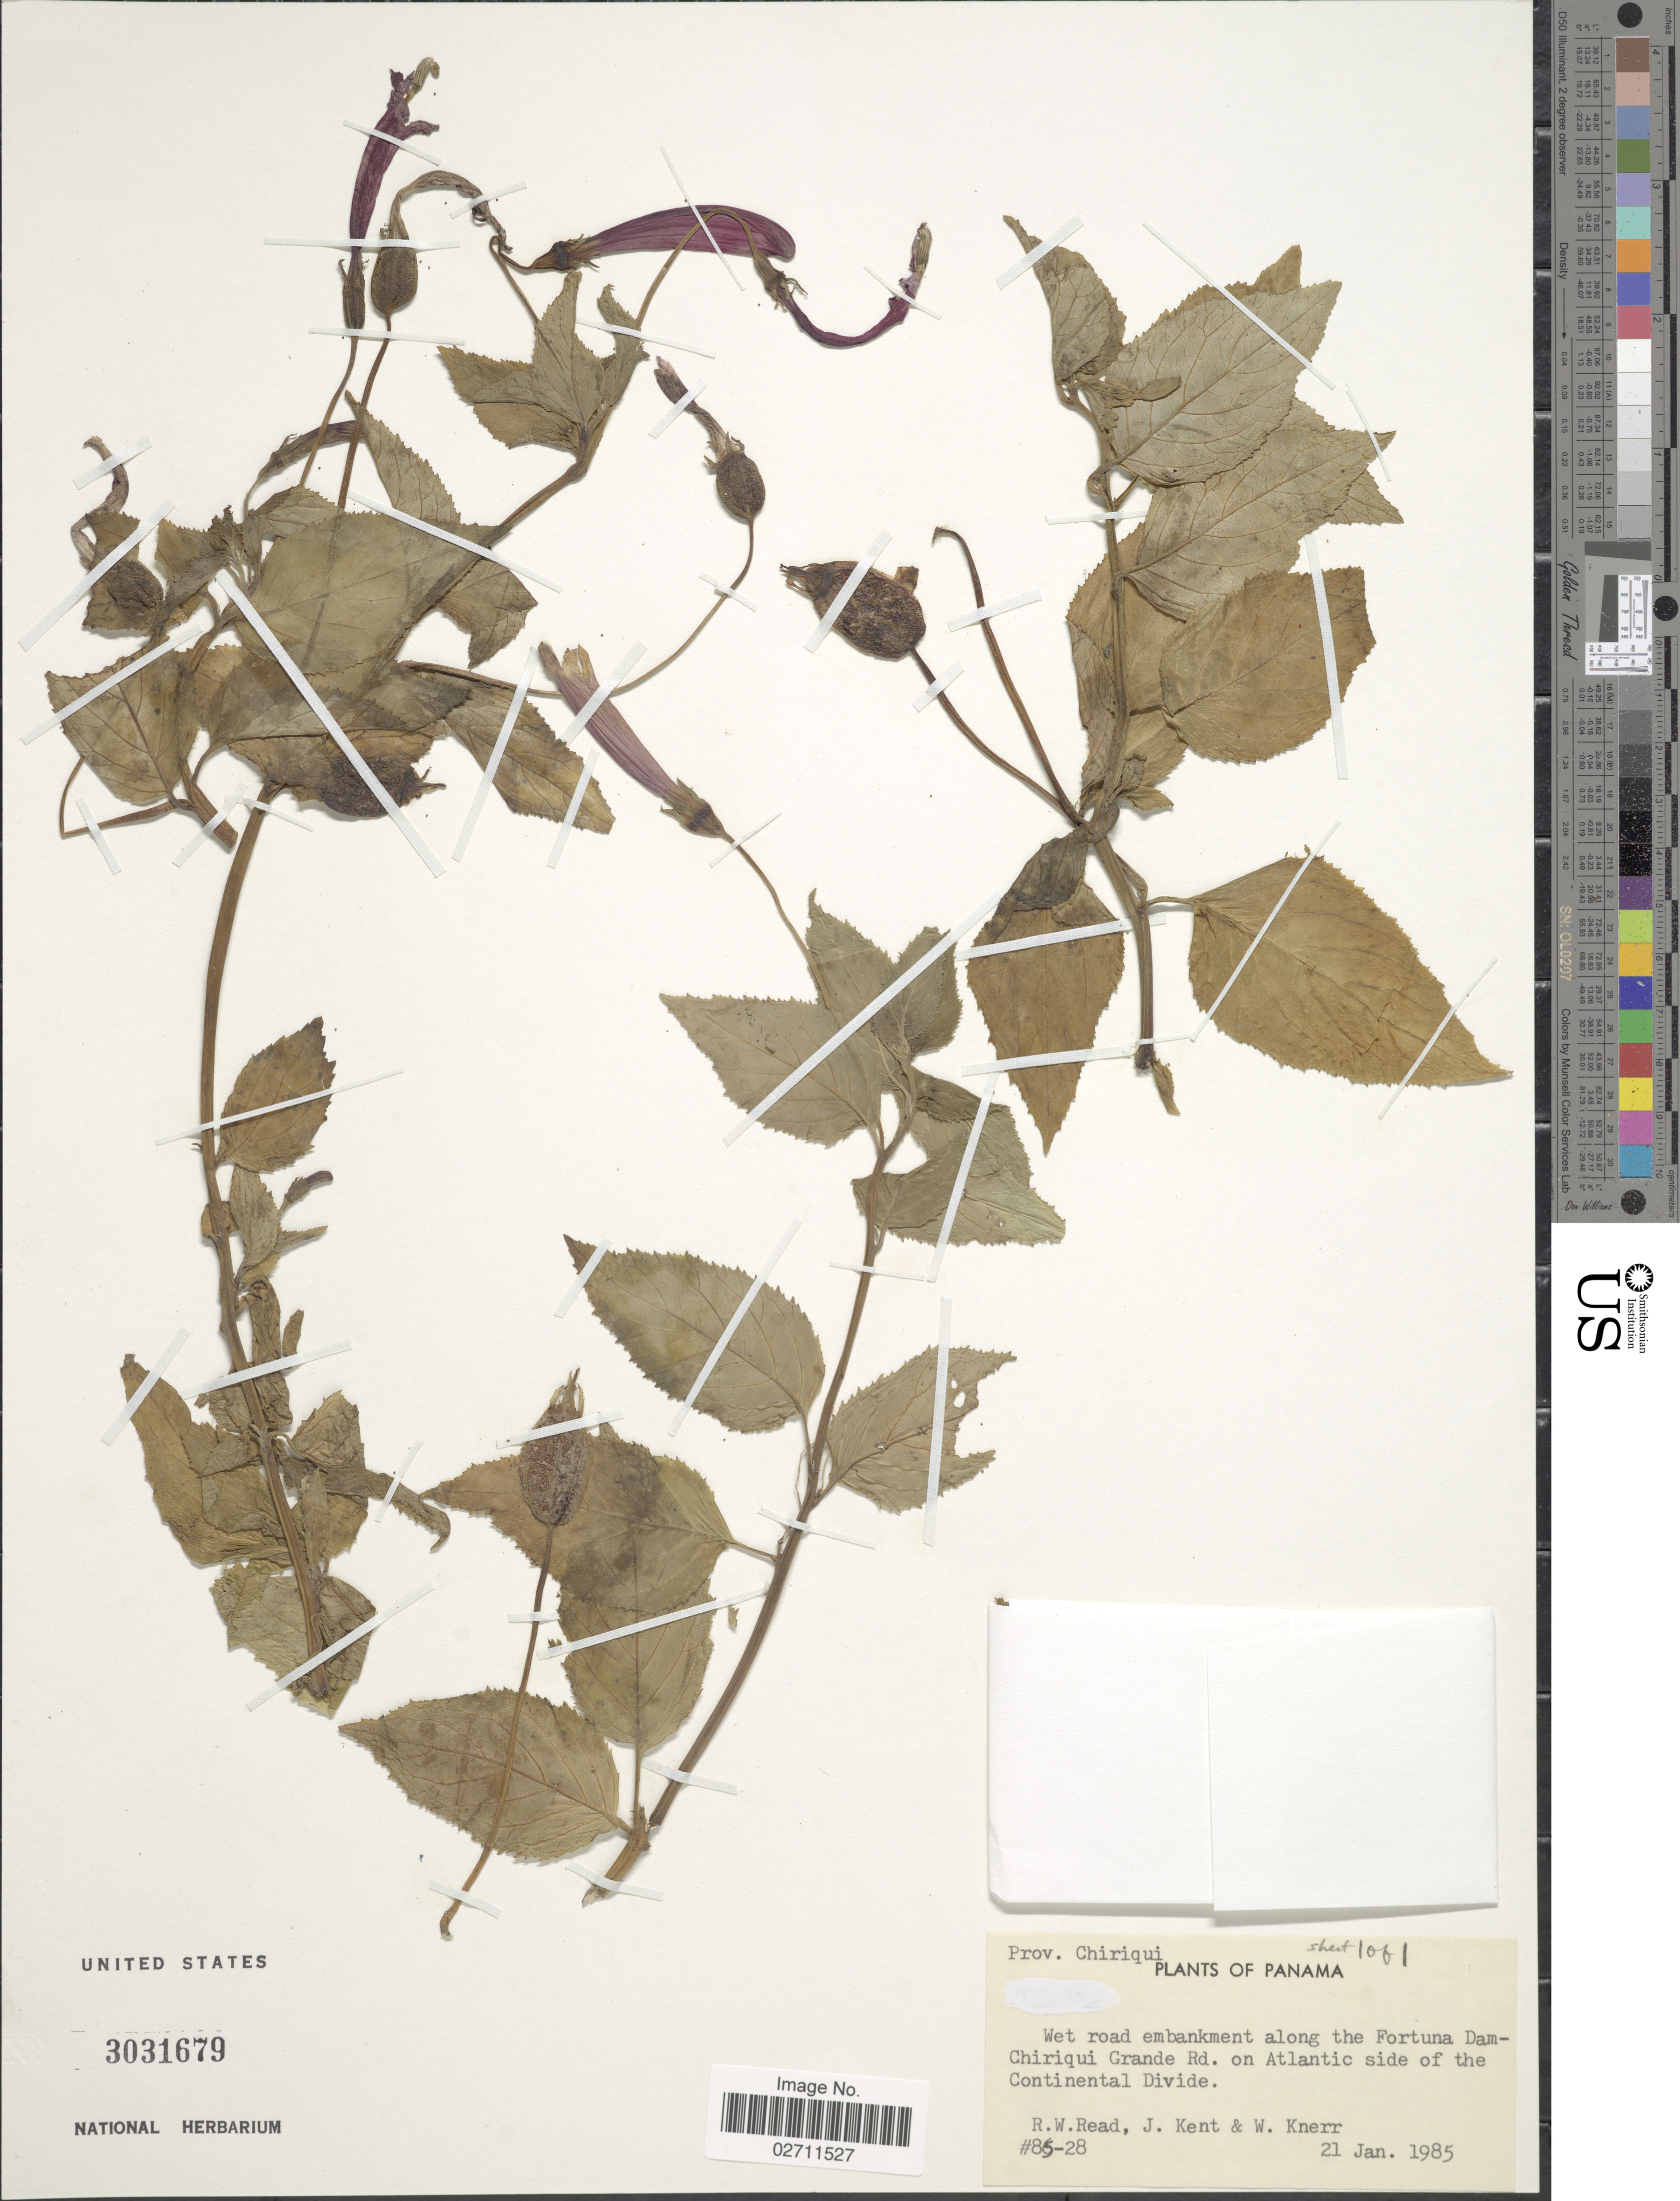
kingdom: Plantae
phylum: Tracheophyta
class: Magnoliopsida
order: Asterales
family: Campanulaceae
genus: Centropogon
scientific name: Centropogon leucocarpus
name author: McVaugh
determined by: Lagomarsino, L. P.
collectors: R. W. Read, J. Kent & W. Knerr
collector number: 85-28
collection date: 1985-01-21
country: Panama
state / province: Chiriqui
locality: Wet road embankment along Fortuna Damm-Chiriqui Grande Rd. on Atlantic side of the Continental Divide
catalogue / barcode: US 3031679